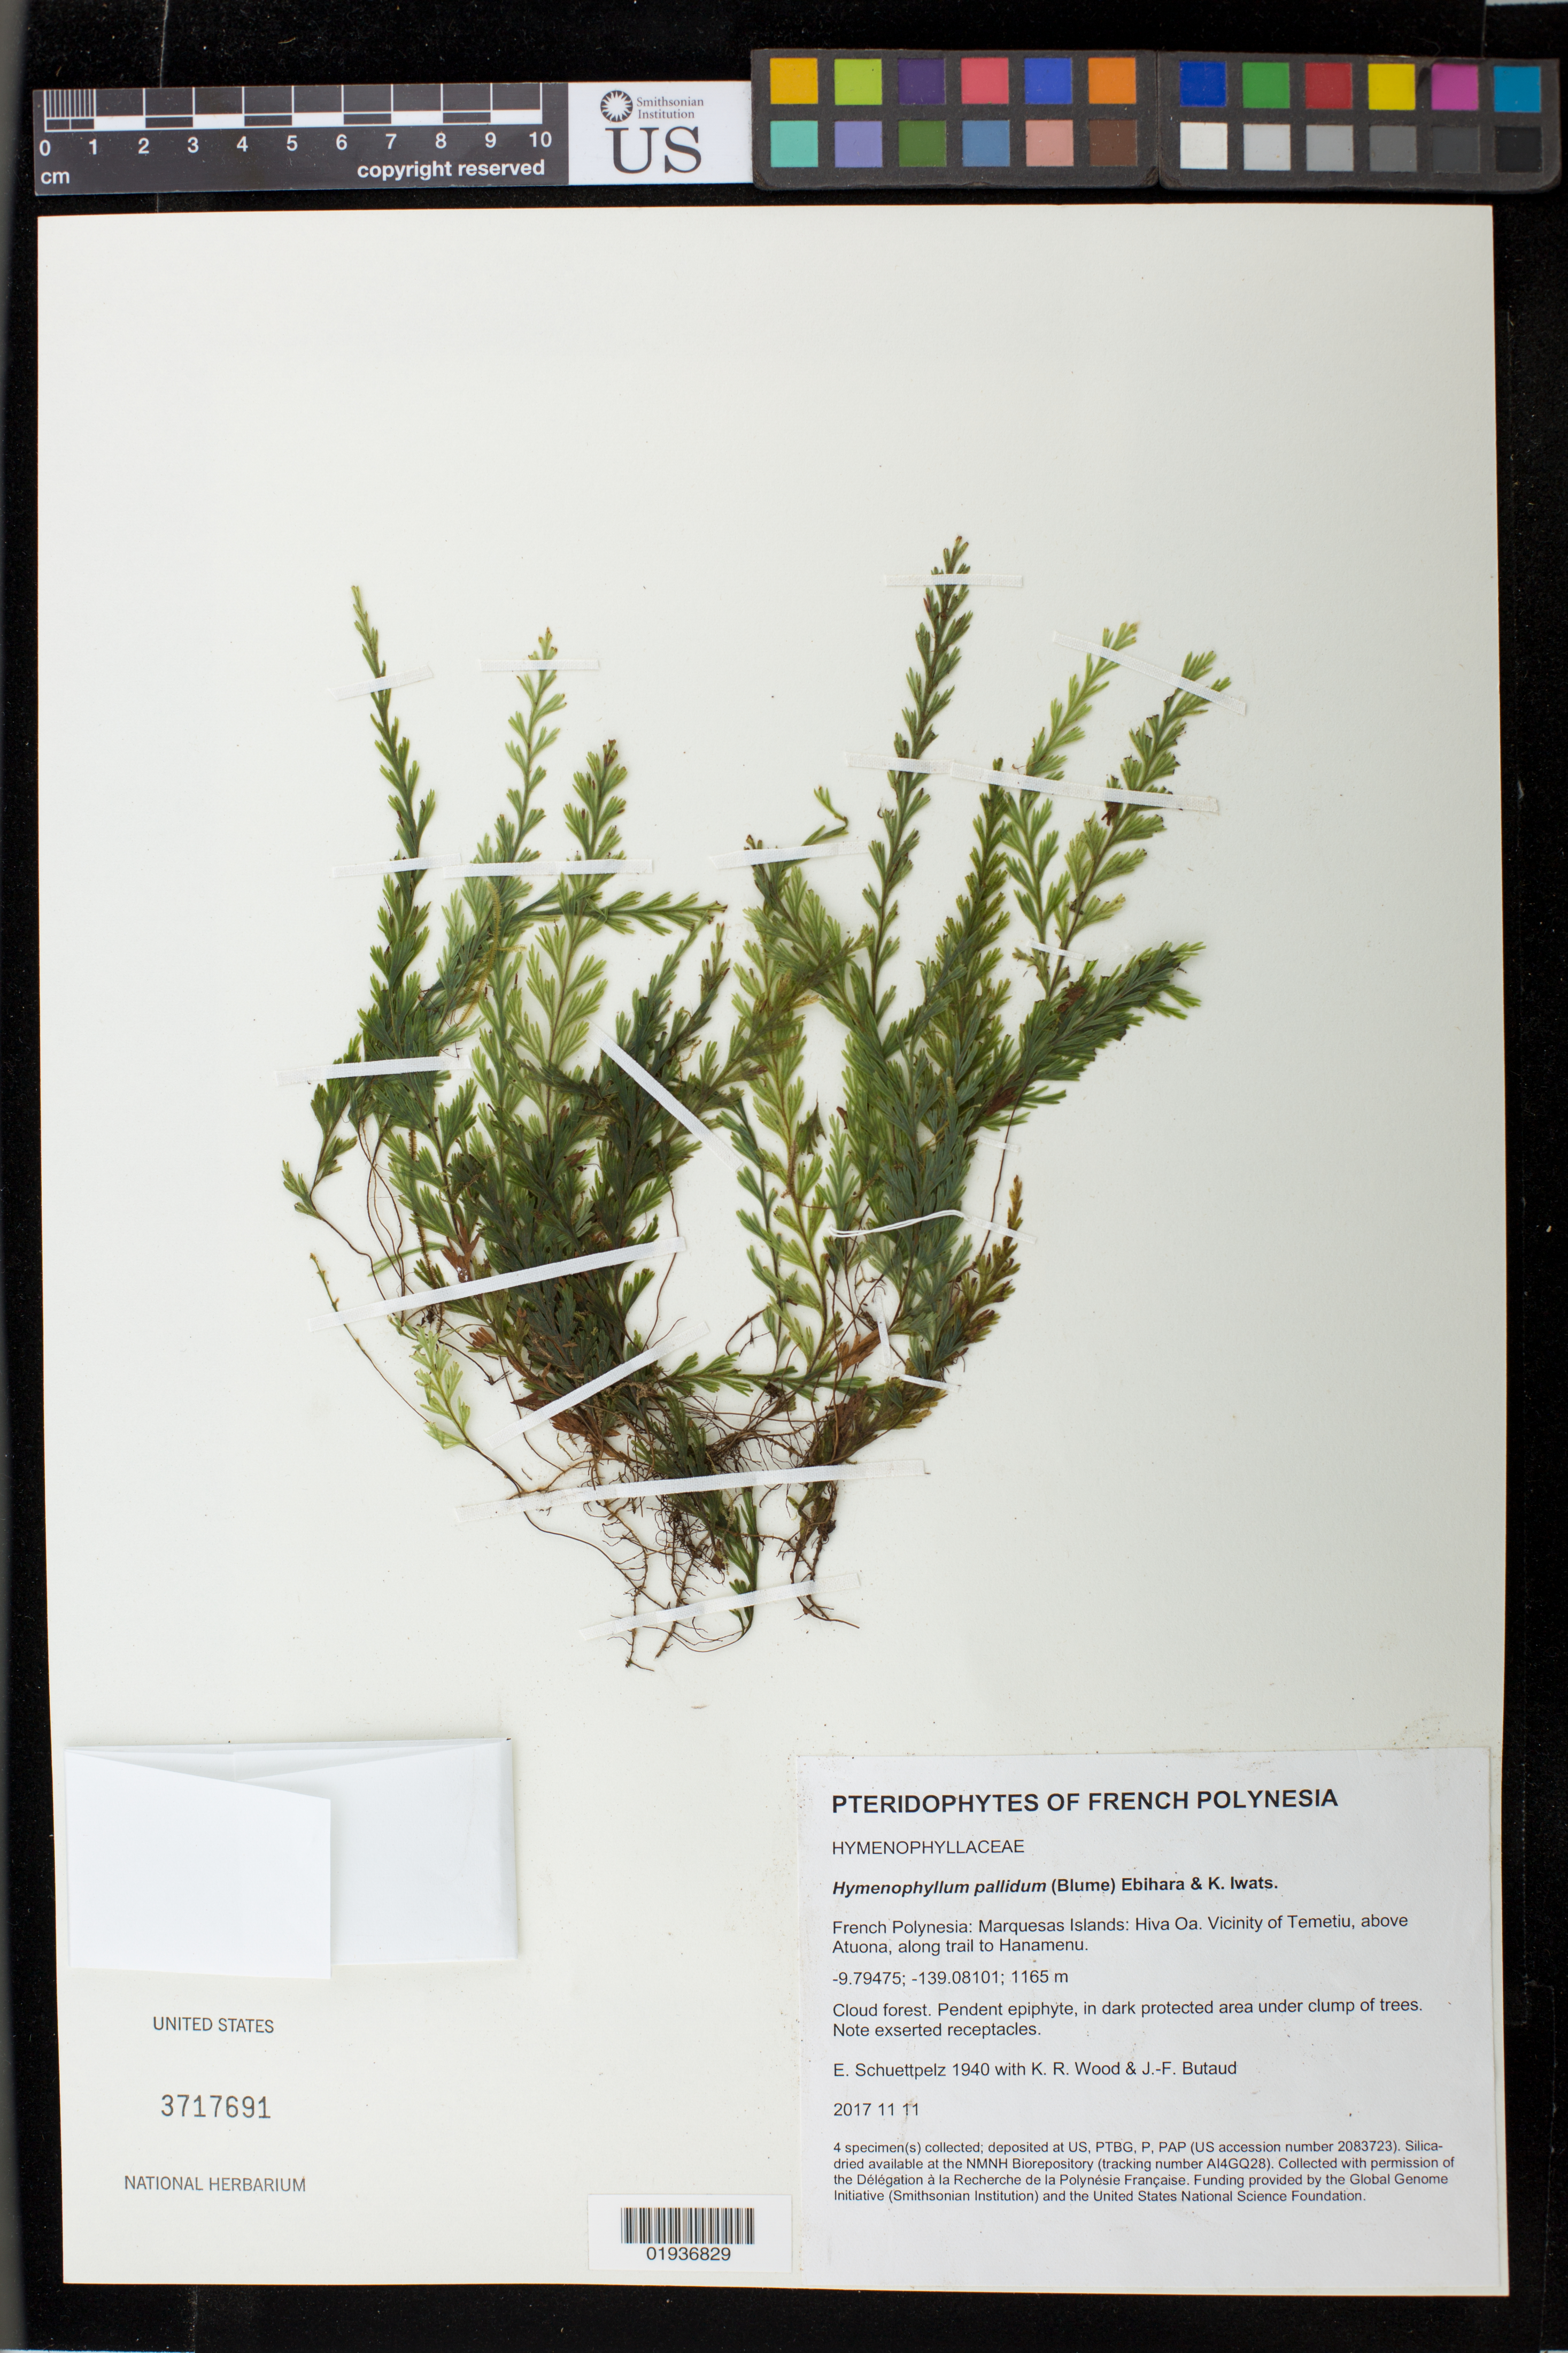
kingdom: Plantae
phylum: Tracheophyta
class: Polypodiopsida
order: Hymenophyllales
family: Hymenophyllaceae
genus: Hymenophyllum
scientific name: Hymenophyllum pallidum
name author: (Blume) Ebihara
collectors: E. Schuettpelz, K. R. Wood & J. -F. Butaud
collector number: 1940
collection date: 2017-11-11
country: French Polynesia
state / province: Marquesas Islands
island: Hiva Oa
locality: Vicinity of Temetiu, above Atuona, along trail to Hanamenu.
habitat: Cloud forest.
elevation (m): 1165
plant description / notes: Collected with permission of the Délégation à la Recherche de la Polynésie Française. Funding provided by the Global Genome Initiative (Smithsonian Institution) and the United States National Science Foundation. Silica dried tissue stored at AI4GQ28 in the NMNH Biorepository, Smithsonian Institution.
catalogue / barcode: US 3717691